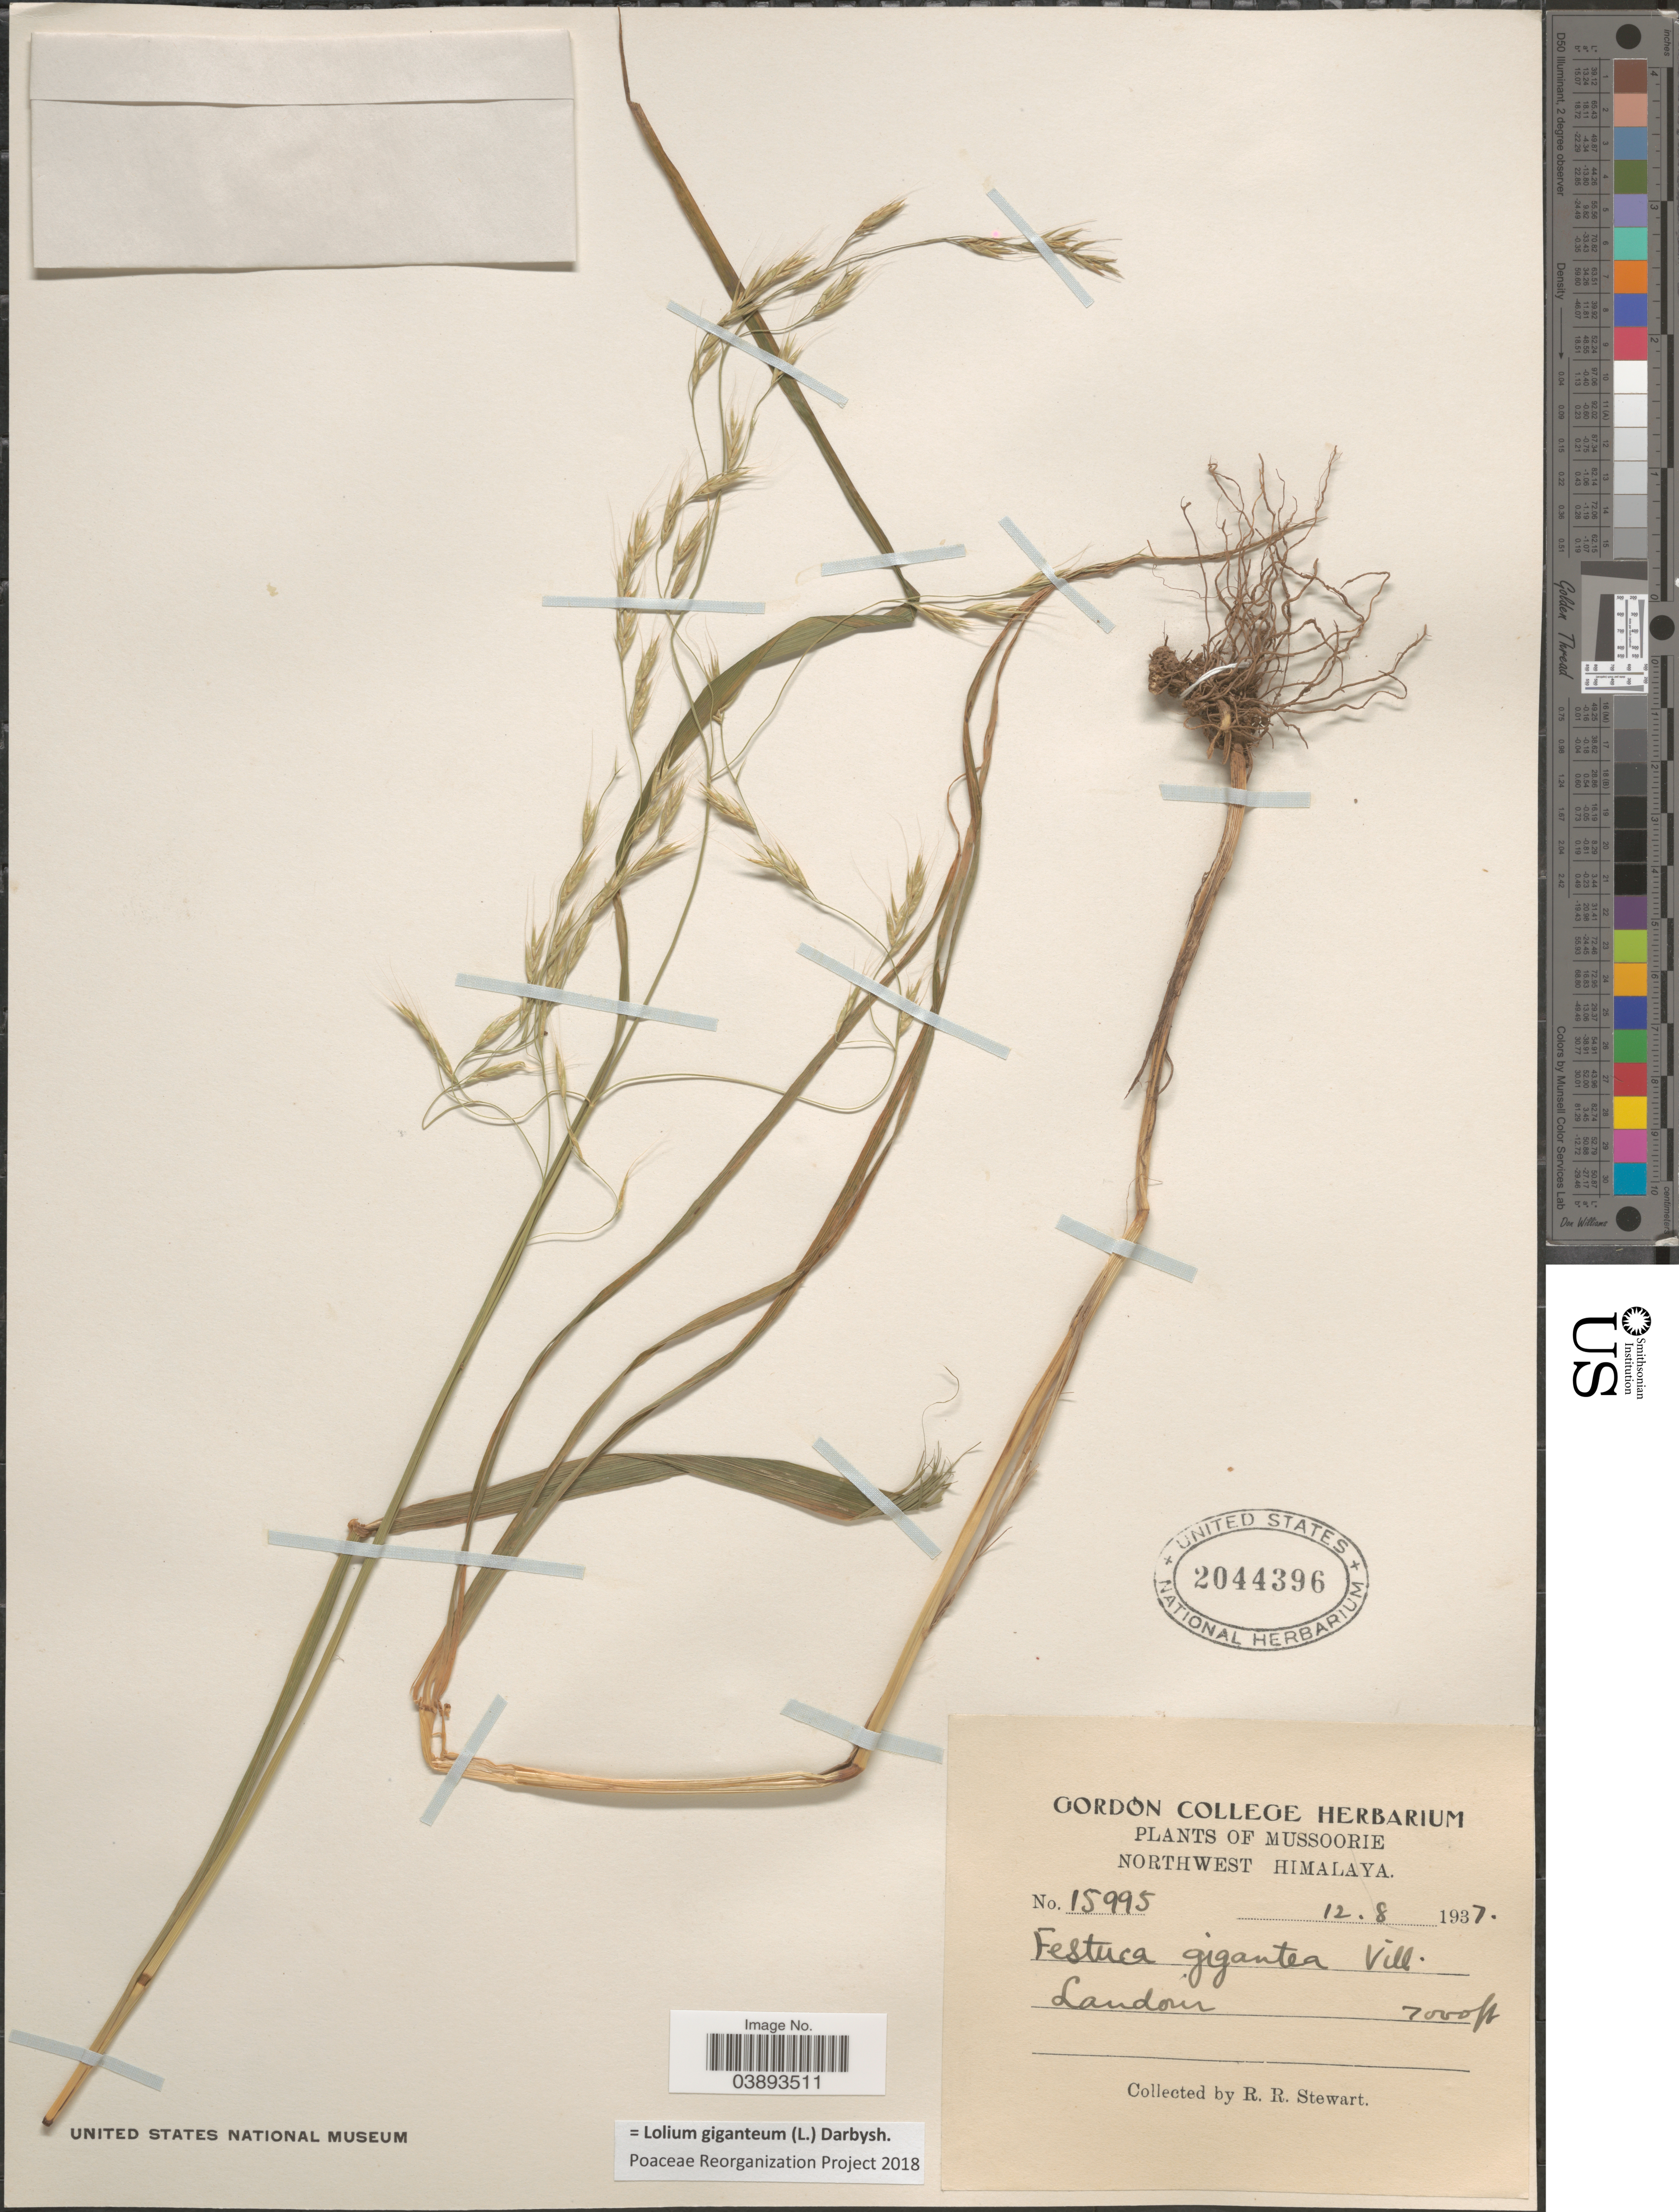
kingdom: Plantae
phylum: Tracheophyta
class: Liliopsida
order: Poales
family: Poaceae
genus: Lolium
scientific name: Lolium giganteum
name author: (L.) Darbysh.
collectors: R. Stewart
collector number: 15995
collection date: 1937-08-12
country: India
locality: Mussoorie. Northwest Himalaya. Landour.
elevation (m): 2134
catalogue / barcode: US 2044396